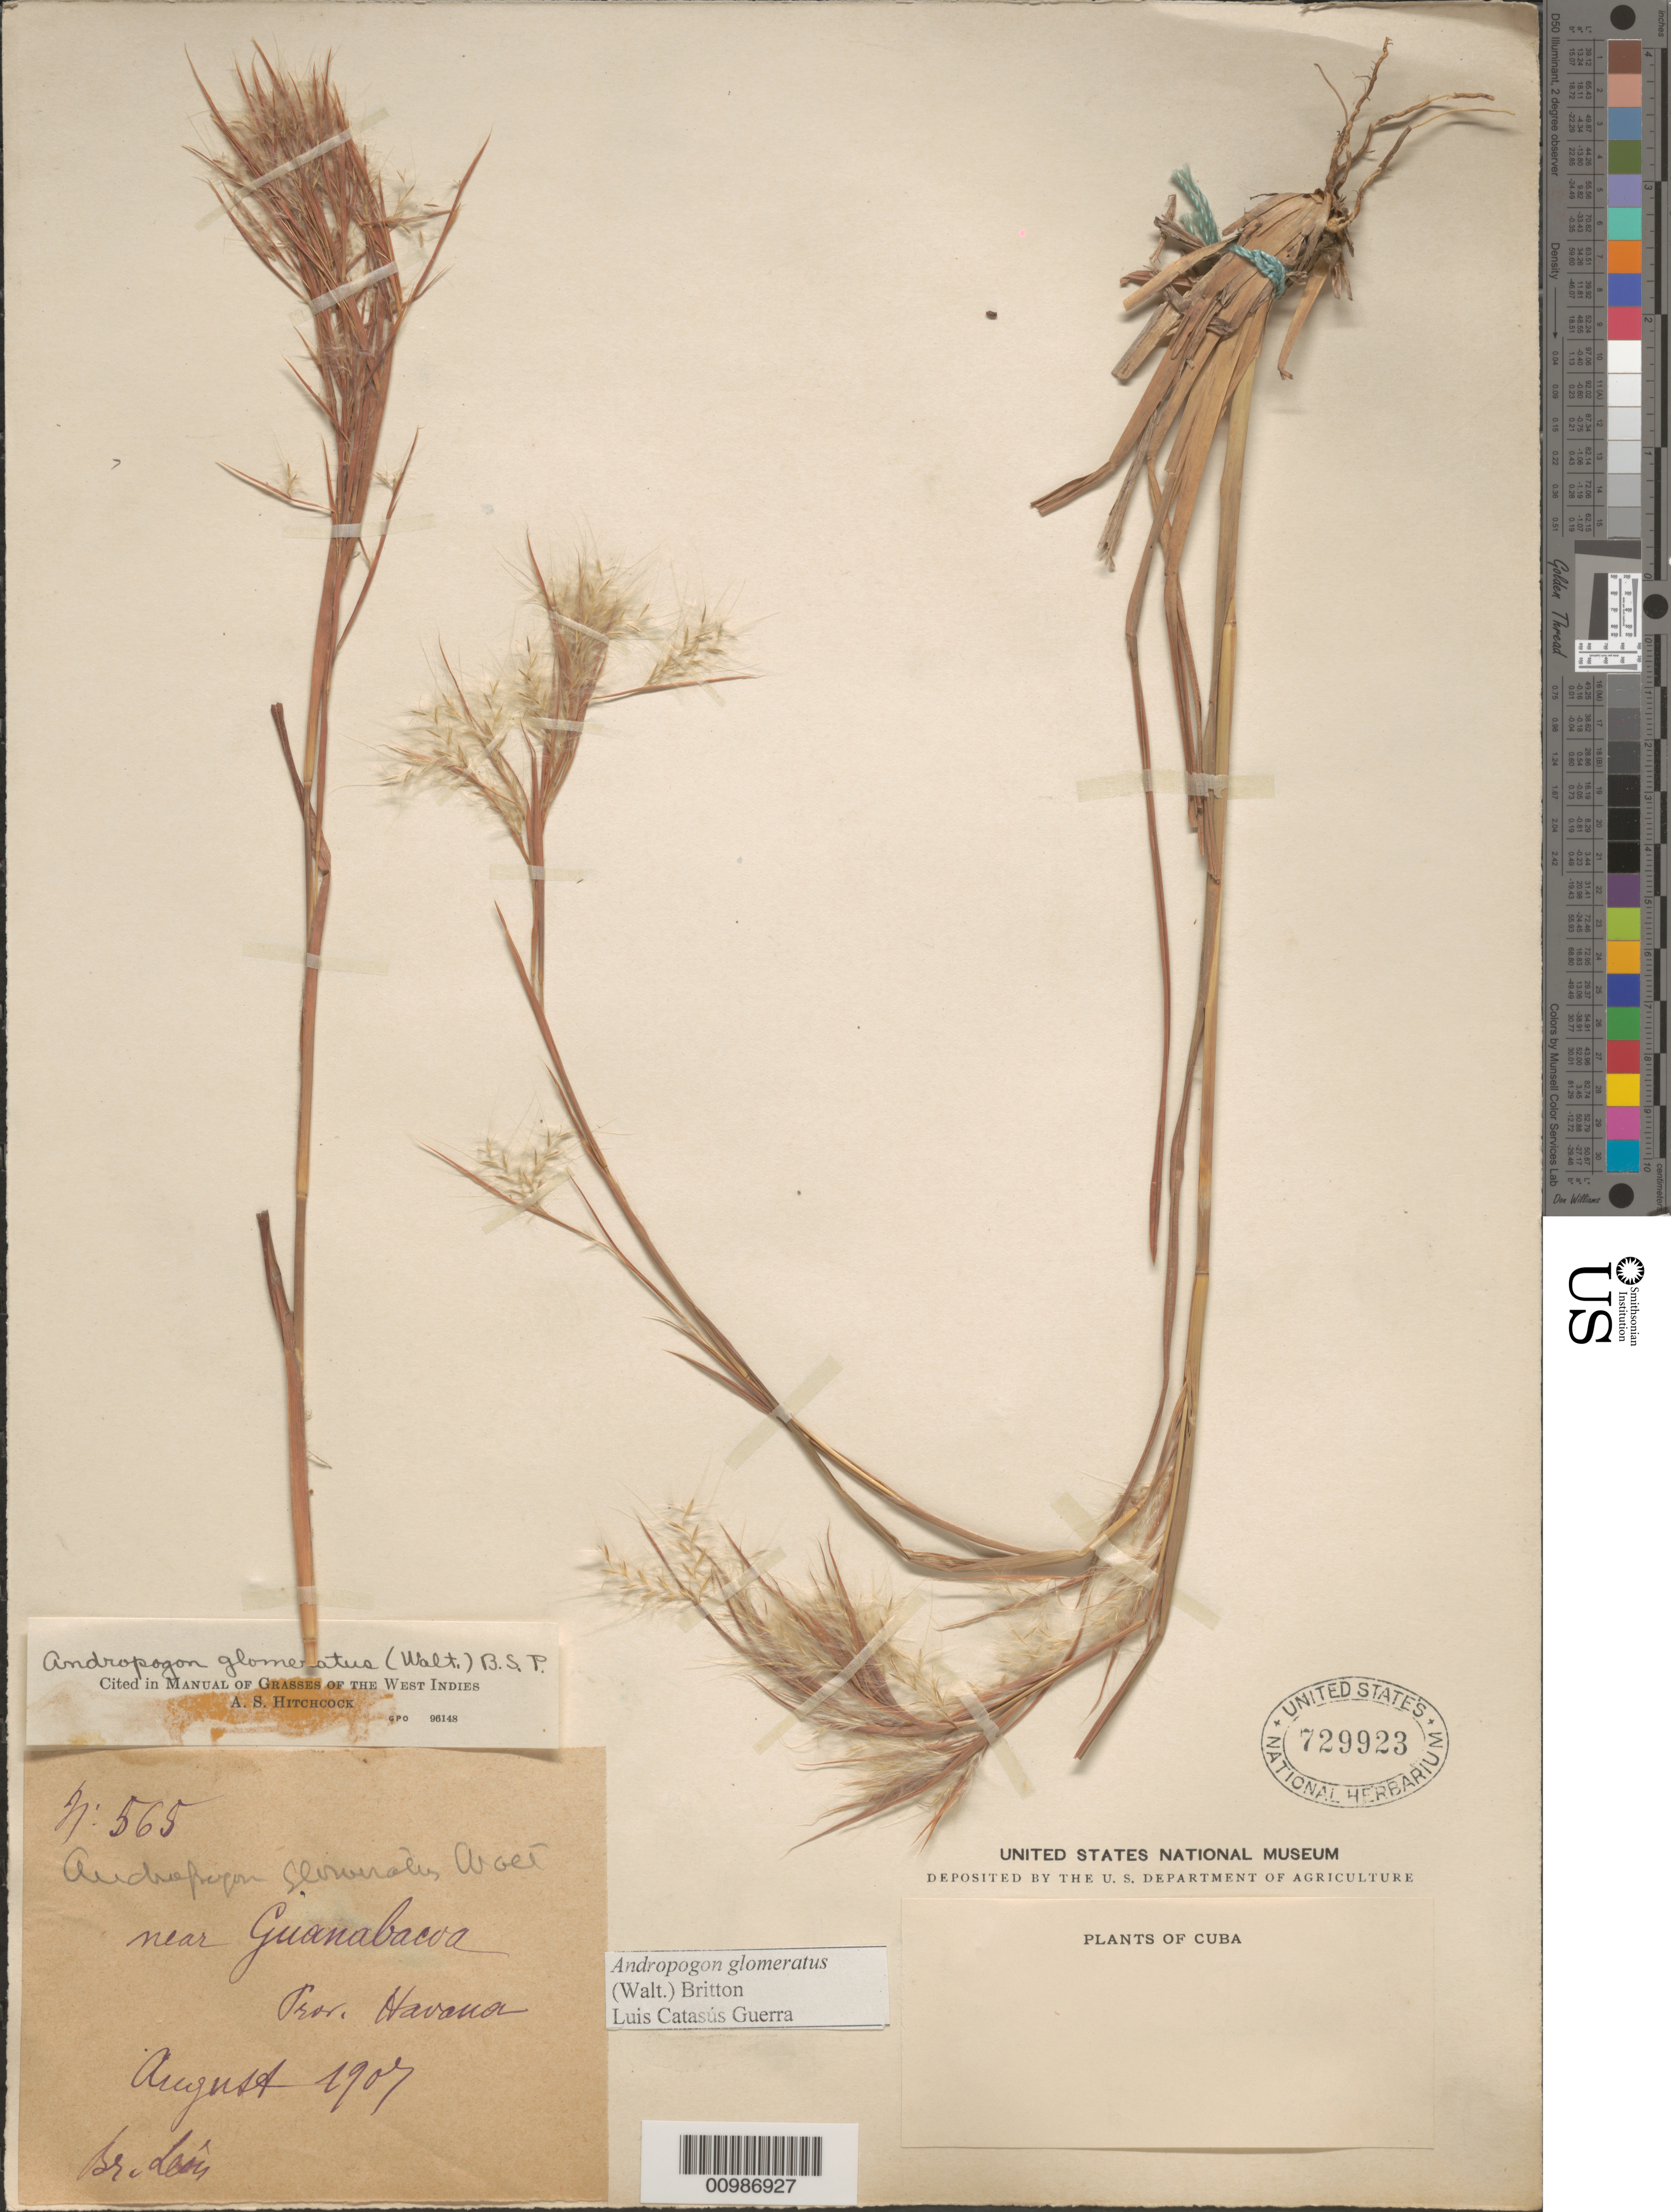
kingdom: Plantae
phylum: Tracheophyta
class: Liliopsida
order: Poales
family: Poaceae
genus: Andropogon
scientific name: Andropogon glomeratus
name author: (Walter) Britton, Stearns & Poggenb.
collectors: Bro. León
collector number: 565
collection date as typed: Aug 1907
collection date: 1907-08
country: Cuba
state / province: La Habana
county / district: Municipio Guanabacoa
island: Cuba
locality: Guanabacoa (near)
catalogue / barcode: US 729923